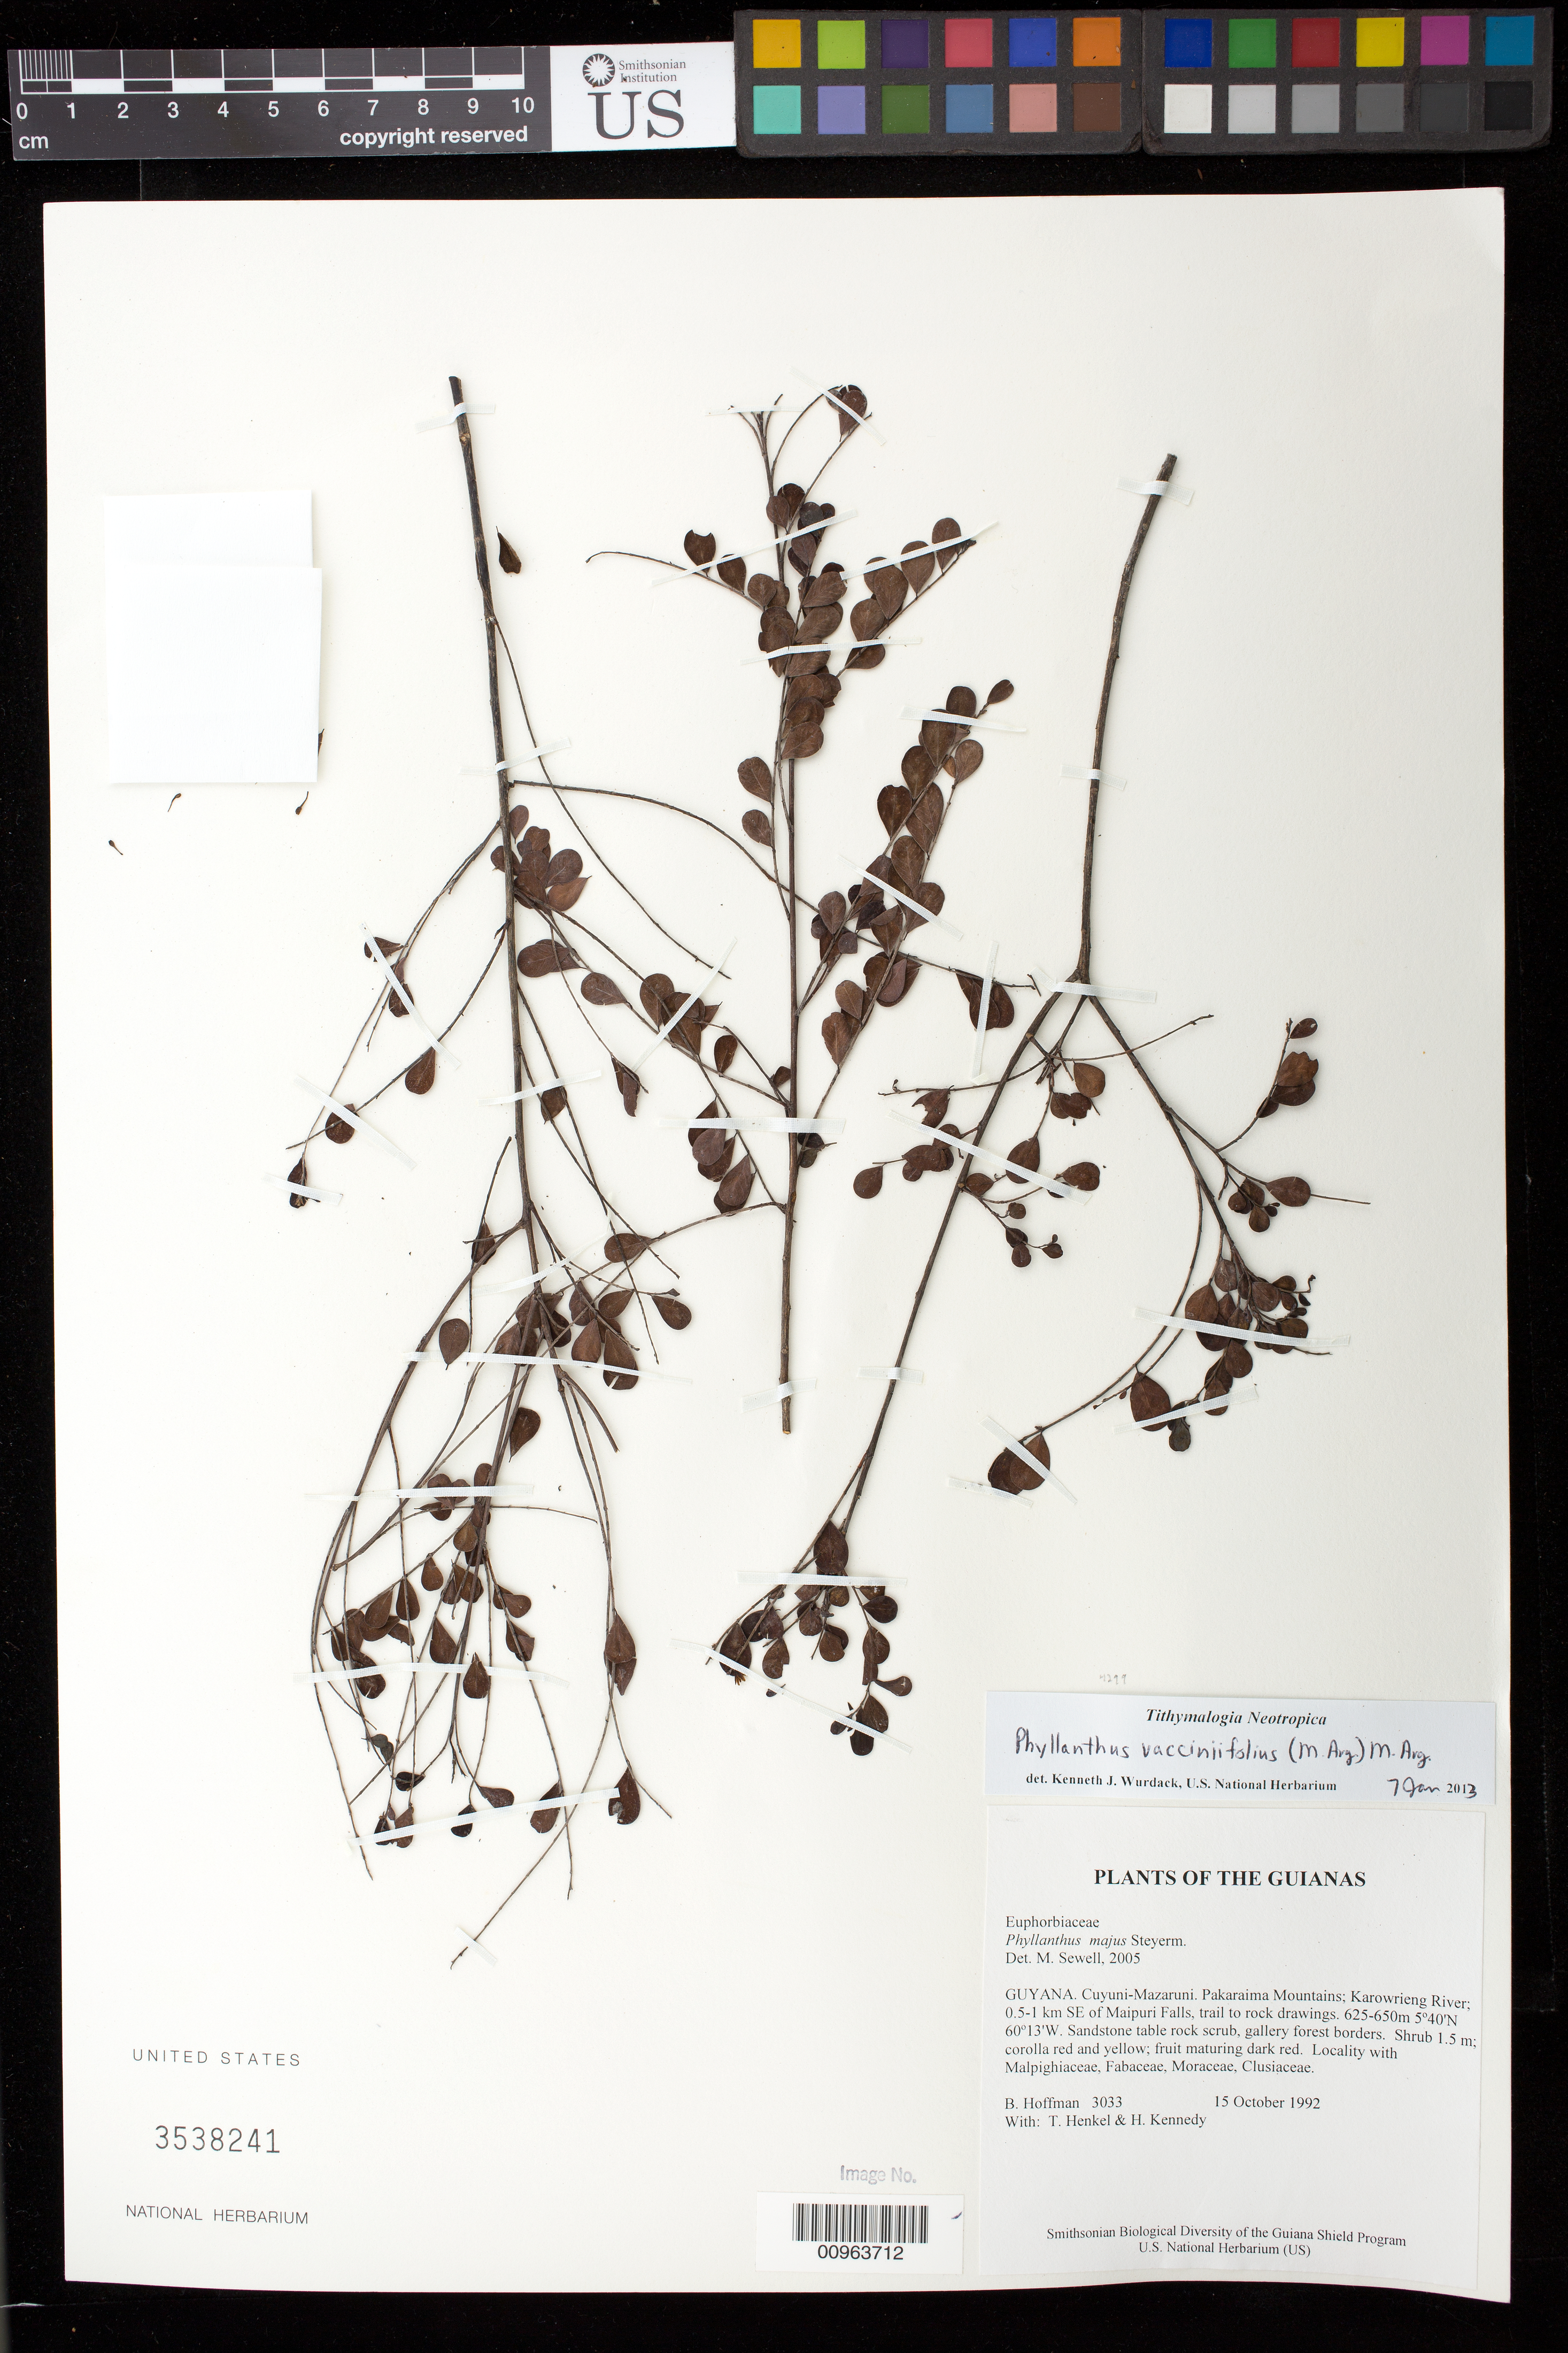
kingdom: Plantae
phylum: Tracheophyta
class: Magnoliopsida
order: Malpighiales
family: Phyllanthaceae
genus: Phyllanthus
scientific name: Phyllanthus majus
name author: Steyerm.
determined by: Sewell, M.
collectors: B. Hoffman, T. Henkel & H. Kennedy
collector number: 3033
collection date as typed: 15 October 1992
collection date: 1992-10-15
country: Guyana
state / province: Cuyuni-Mazaruni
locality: Pakaraima Mountains; Karowrieng River; 0.5-1 km SE of Maipuri Falls, trail to rock drawings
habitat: Sandstone table rock scrub, gallery forest borders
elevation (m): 625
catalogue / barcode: US 3538241